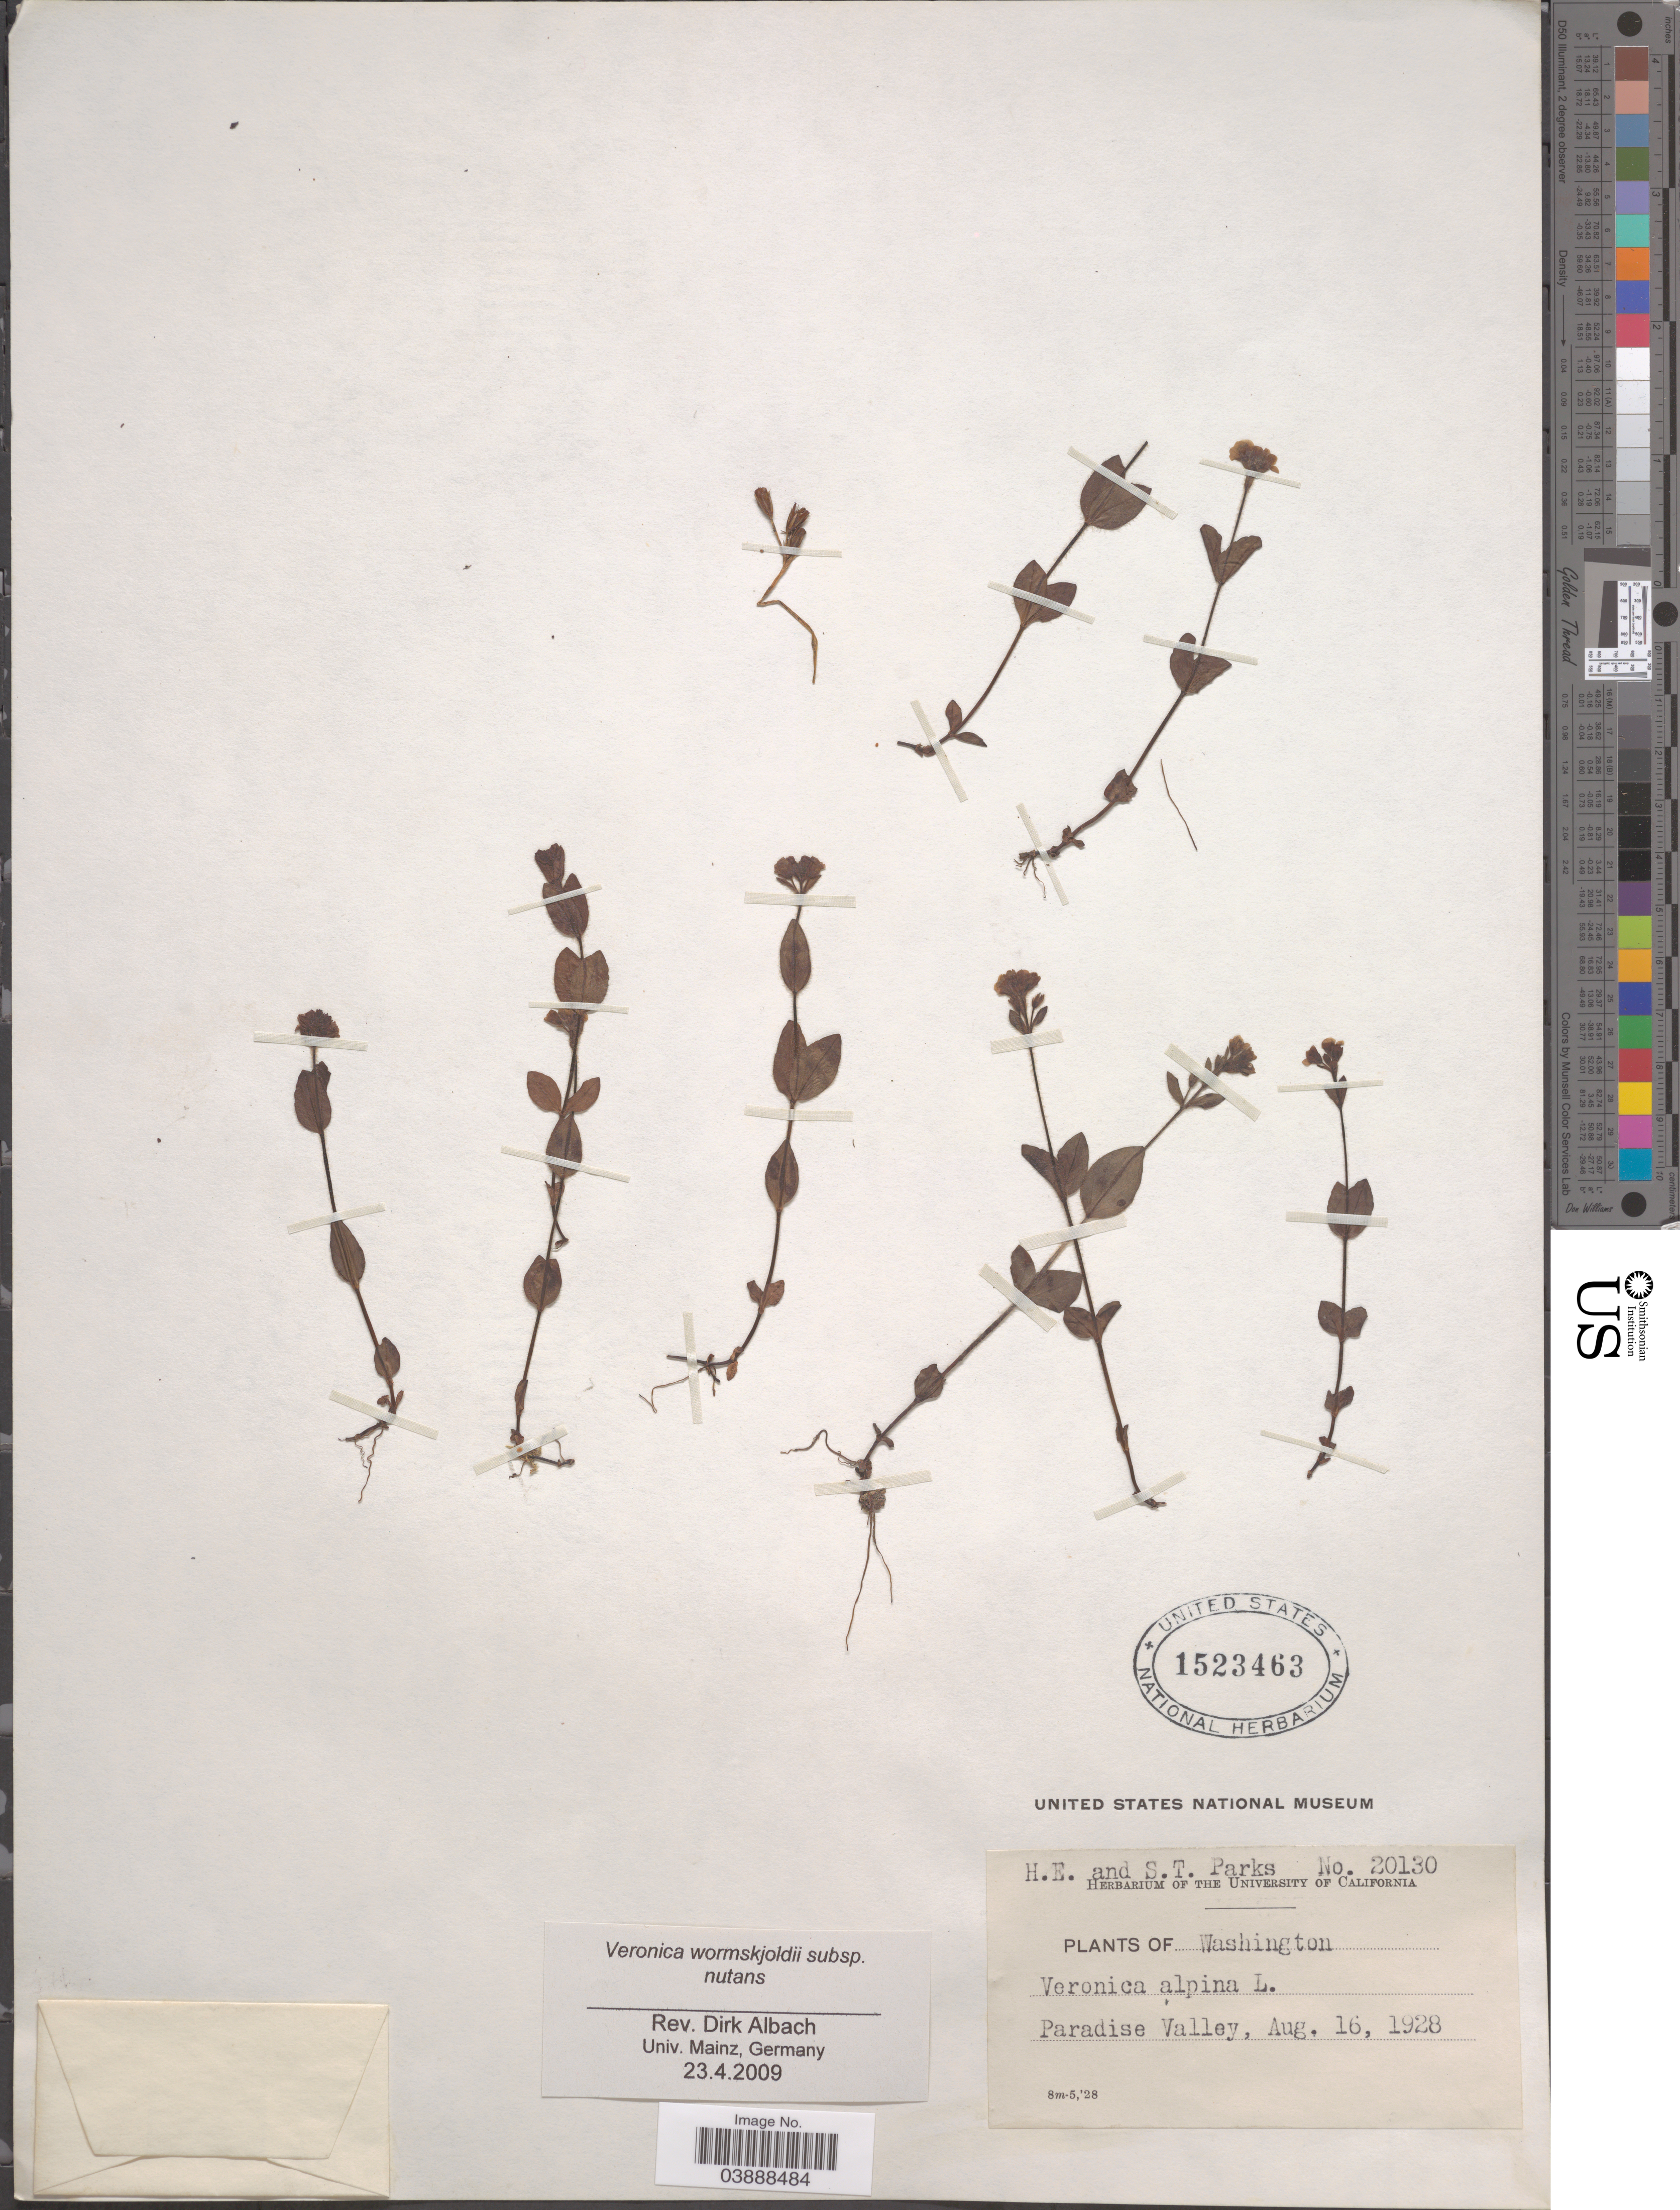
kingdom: Plantae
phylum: Tracheophyta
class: Magnoliopsida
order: Lamiales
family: Plantaginaceae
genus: Veronica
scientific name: Veronica wormskjoldii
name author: Roem. & Schult.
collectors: H. E. Parks & S. Parks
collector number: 20130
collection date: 1928-08-16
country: United States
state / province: Washington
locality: Paradise Valley.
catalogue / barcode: US 1523463